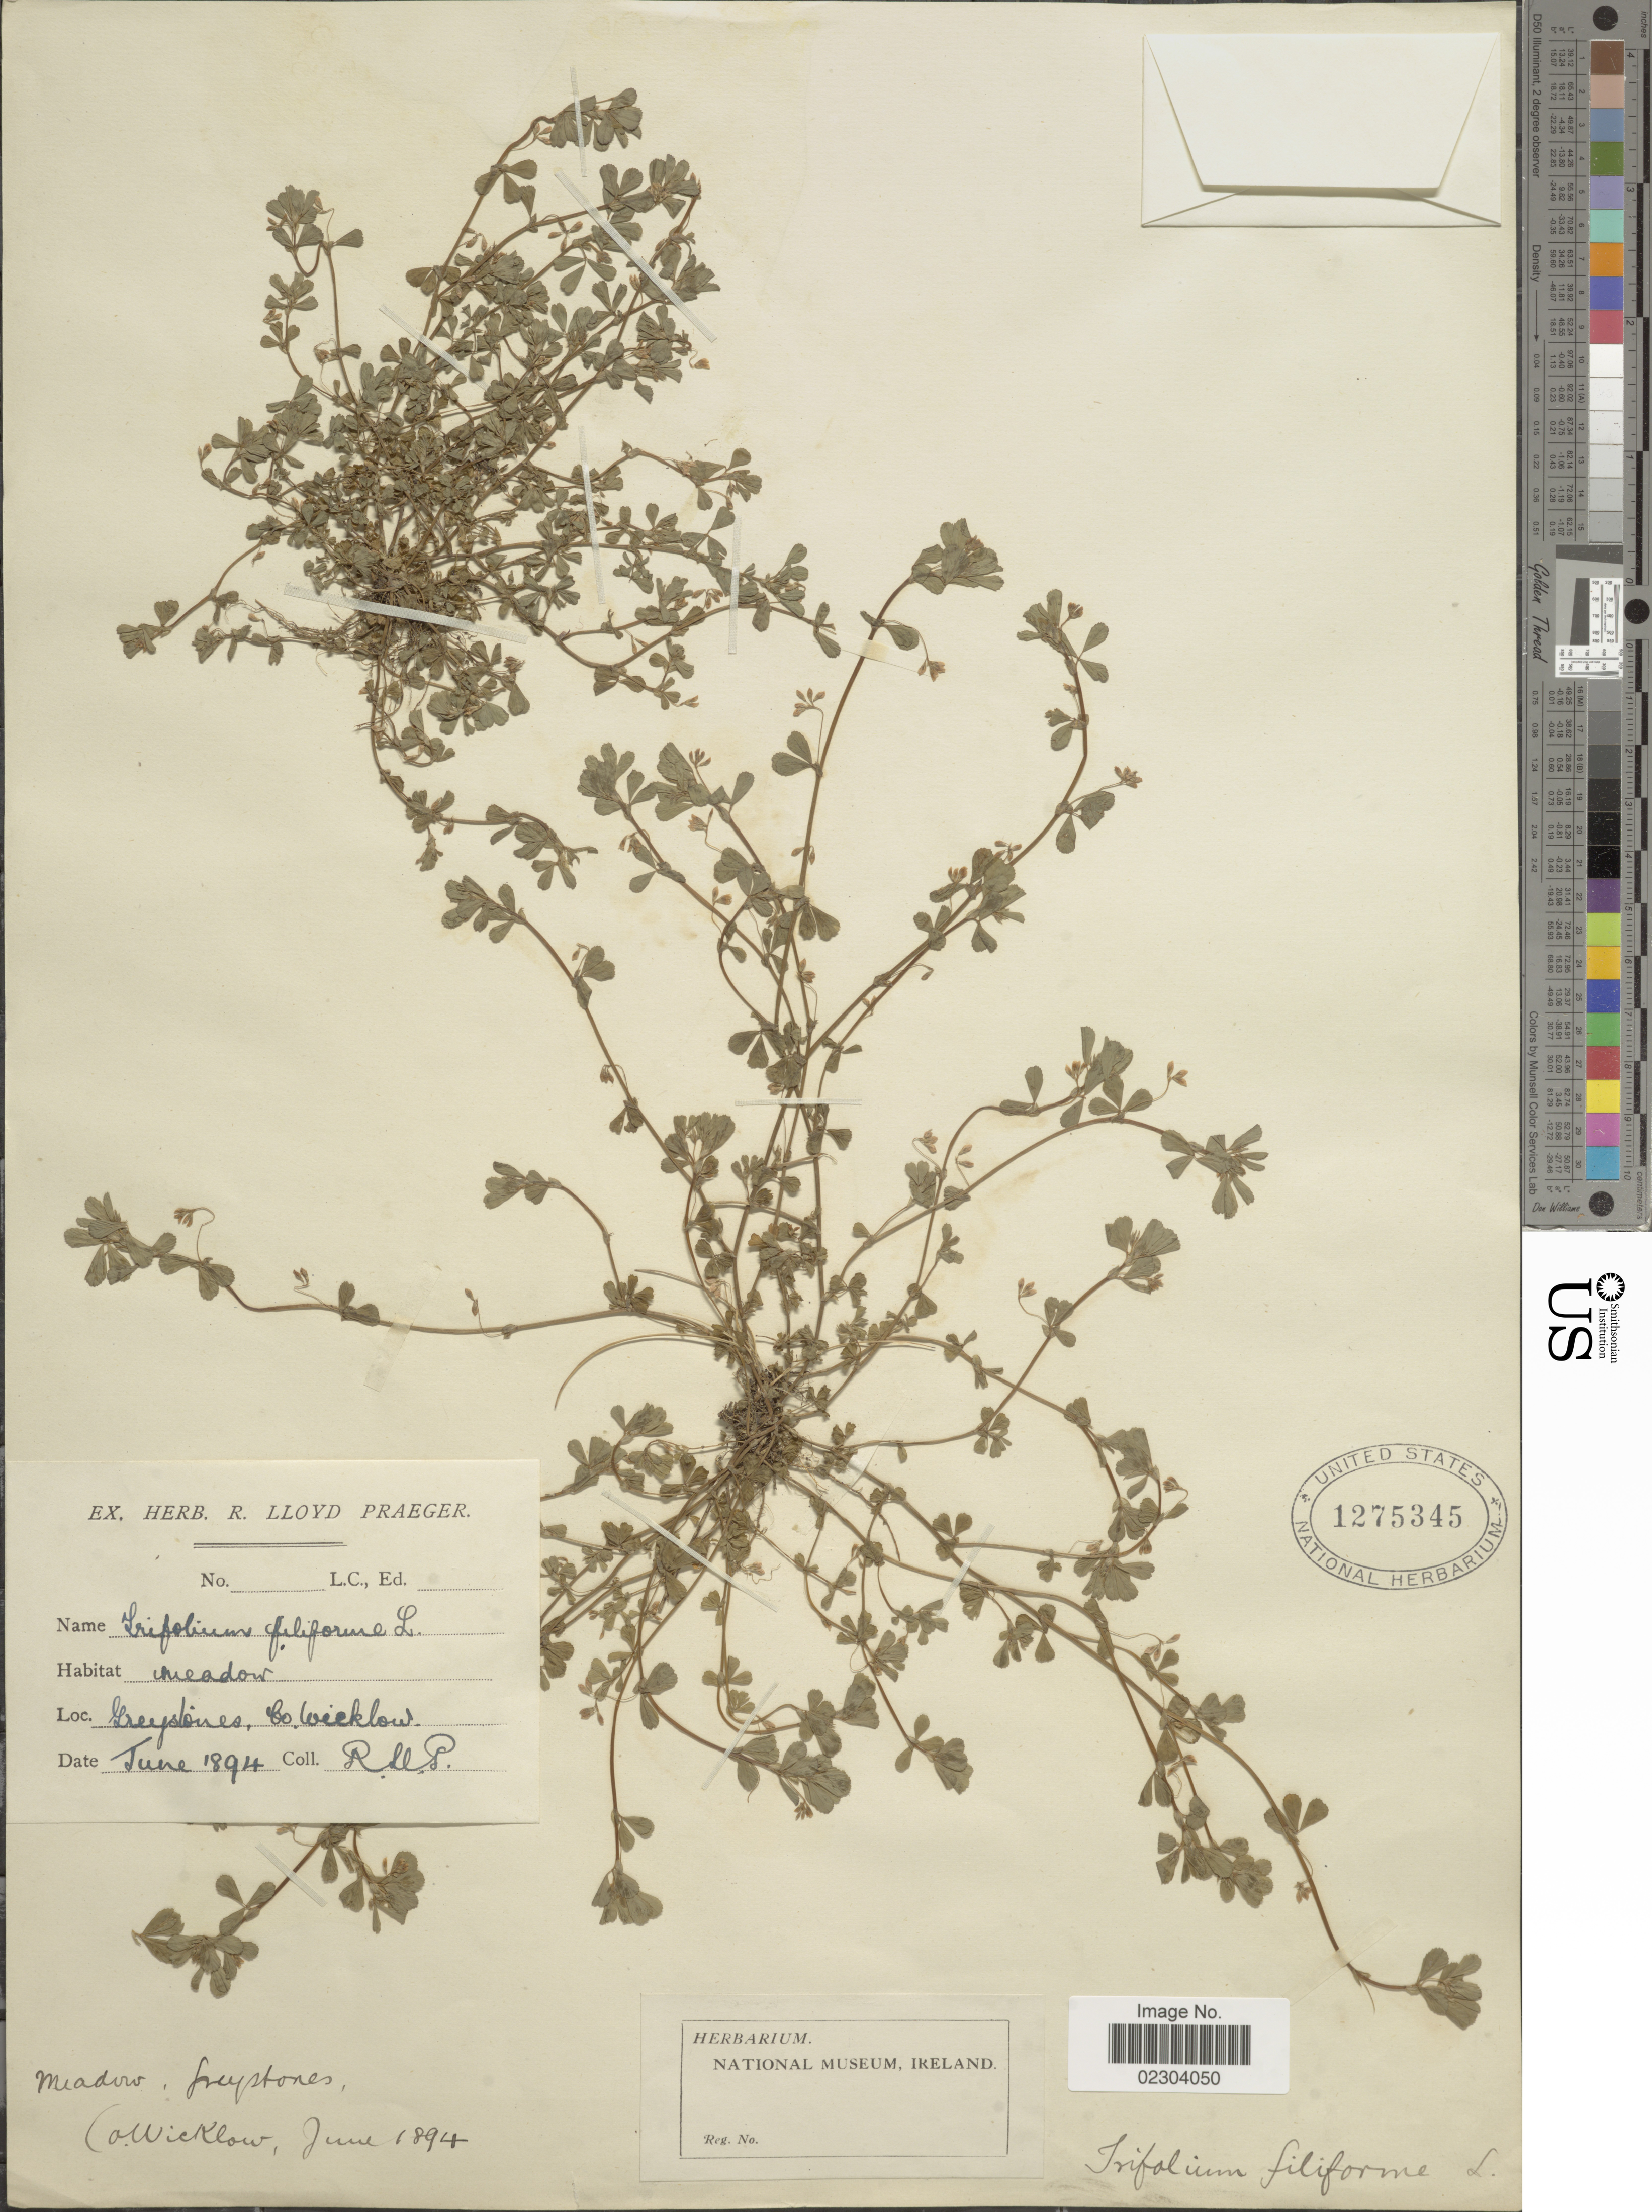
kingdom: Plantae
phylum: Tracheophyta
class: Magnoliopsida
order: Fabales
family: Fabaceae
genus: Trifolium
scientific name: Trifolium filiforme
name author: L.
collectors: R. Praeger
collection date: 1894-06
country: Ireland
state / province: Leinster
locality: Greystones Co. Wicklow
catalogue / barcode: US 1275345